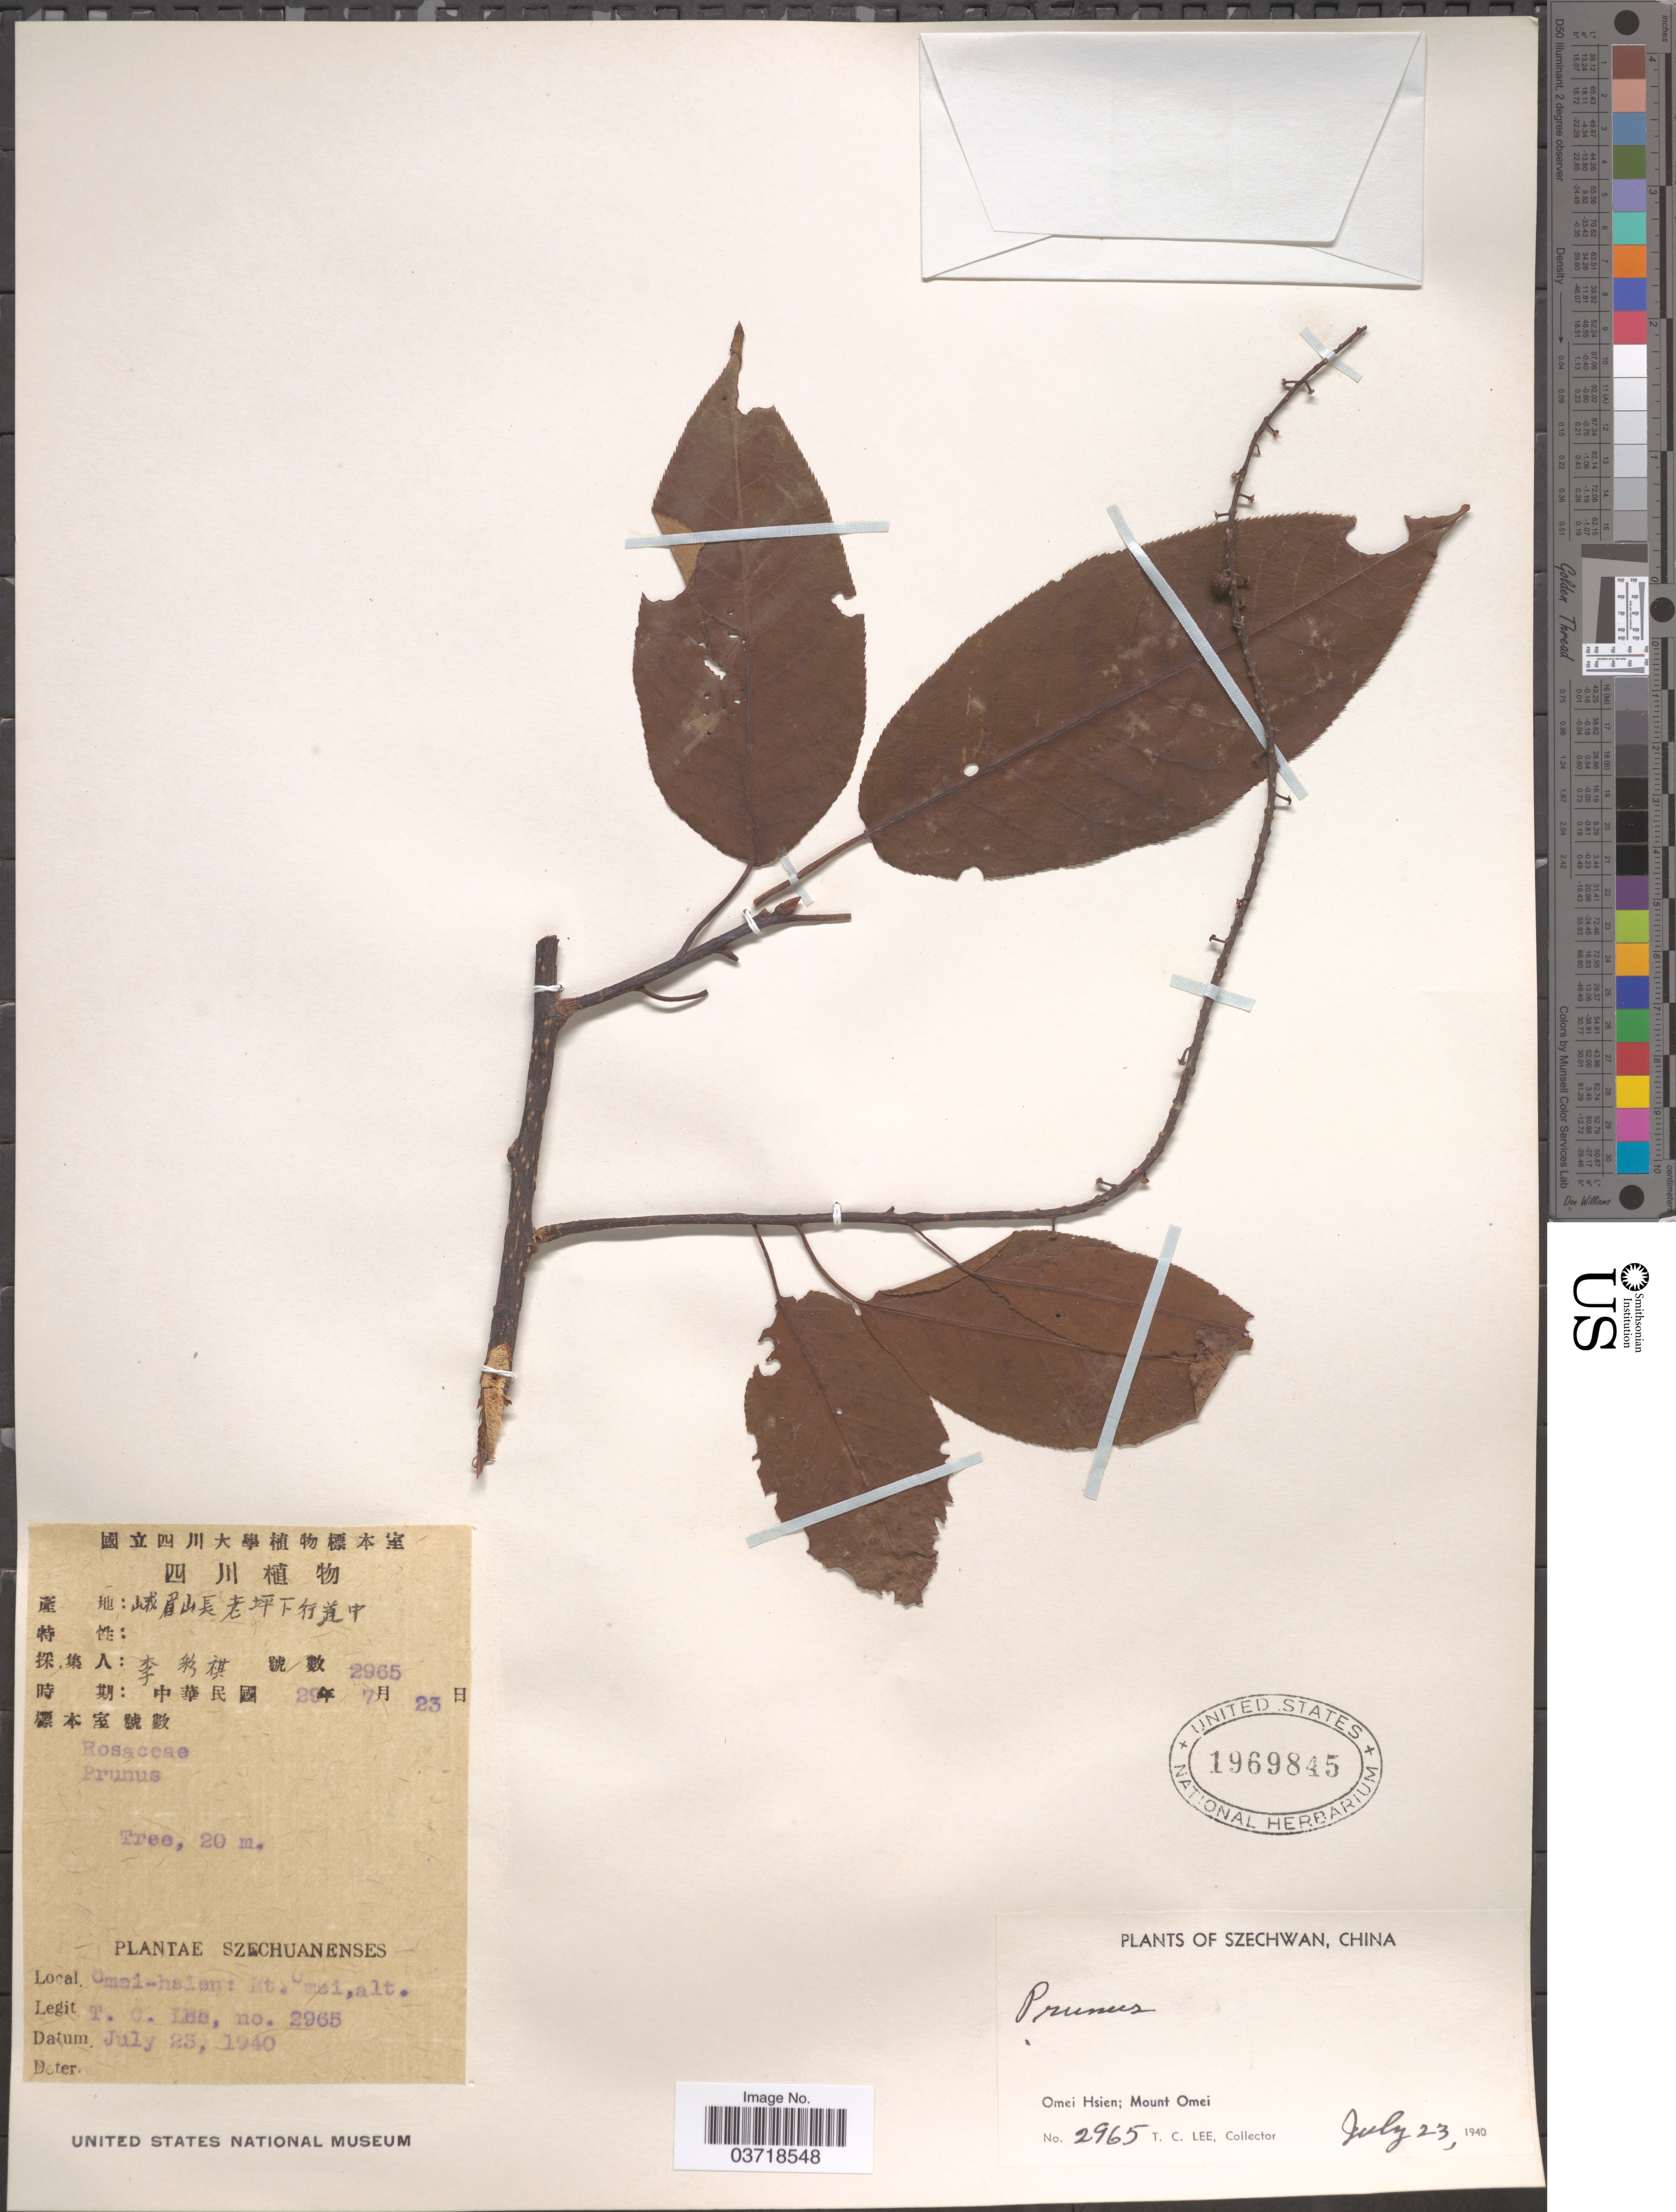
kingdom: Plantae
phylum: Tracheophyta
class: Magnoliopsida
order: Rosales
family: Rosaceae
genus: Prunus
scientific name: Prunus sp.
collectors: T. Lee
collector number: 2965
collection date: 1940-07-23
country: China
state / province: Sichuan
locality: Szechwan. Omei Hsien; Mount Omei.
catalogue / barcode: US 1969845